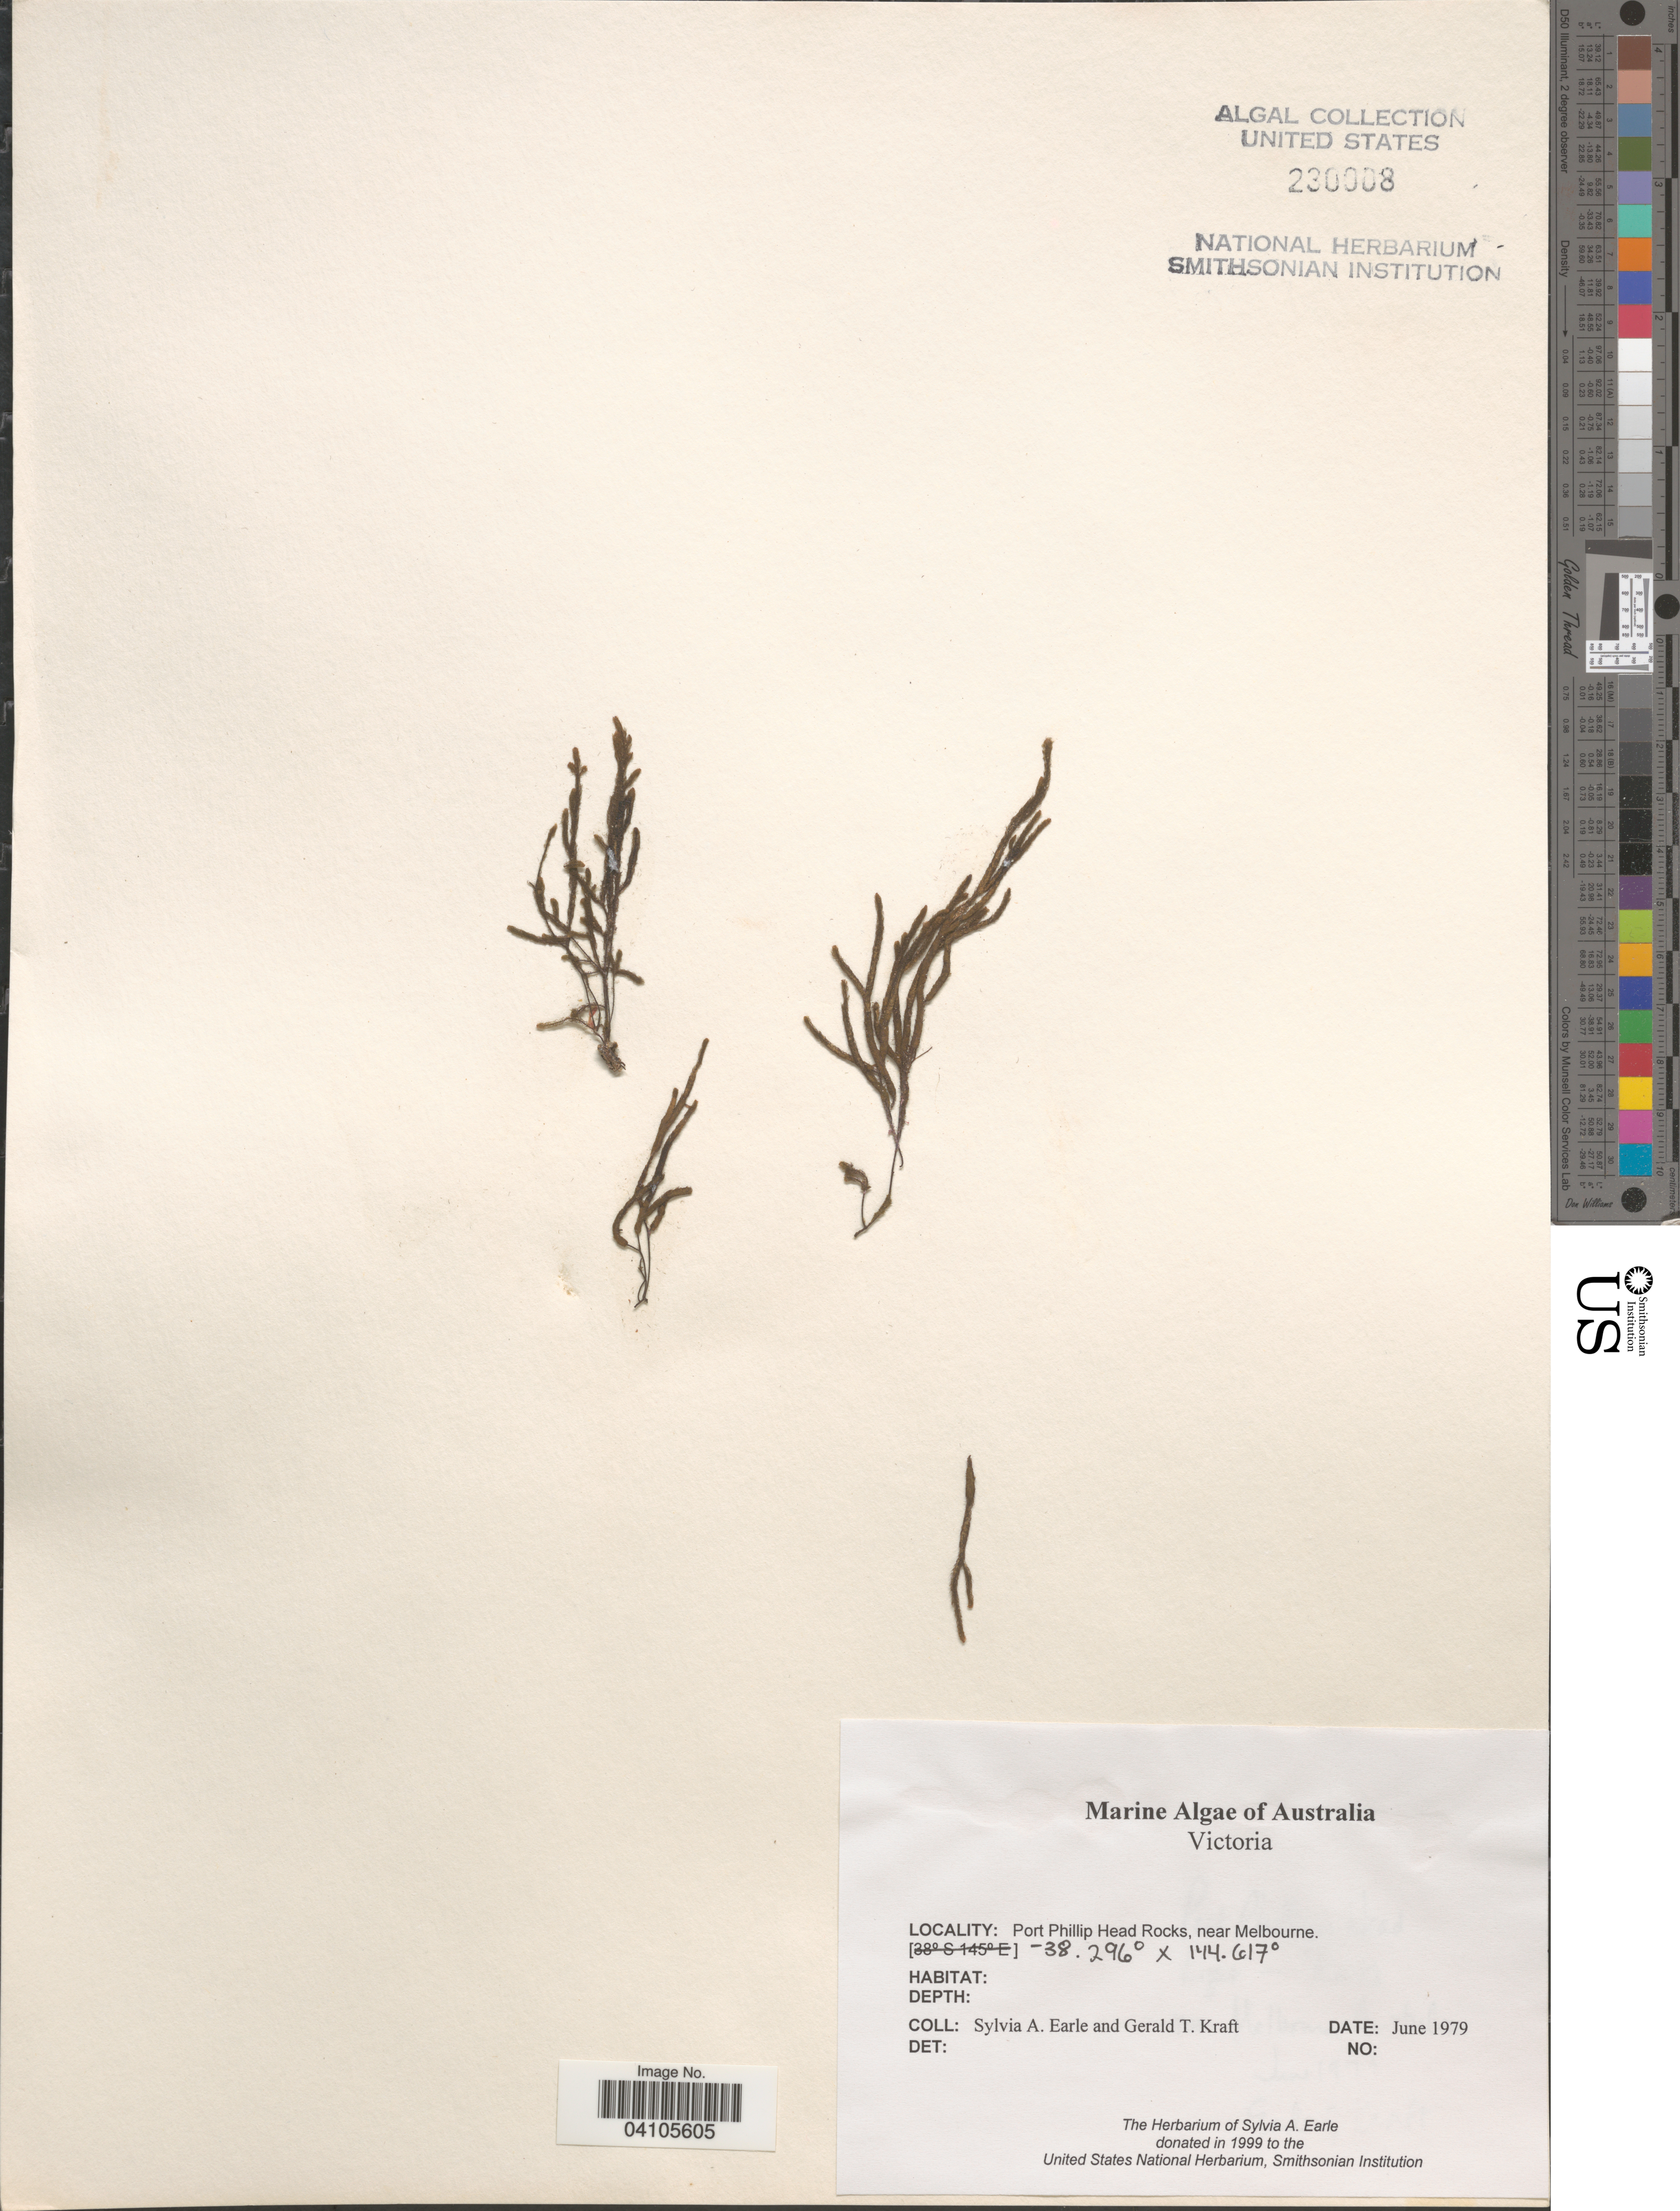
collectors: S. A. Earle & G. T. Kraft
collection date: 1979-06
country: Australia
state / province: Victoria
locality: Victoria. Port Phillip Head Rocks, near Melbourne.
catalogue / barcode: US 230008